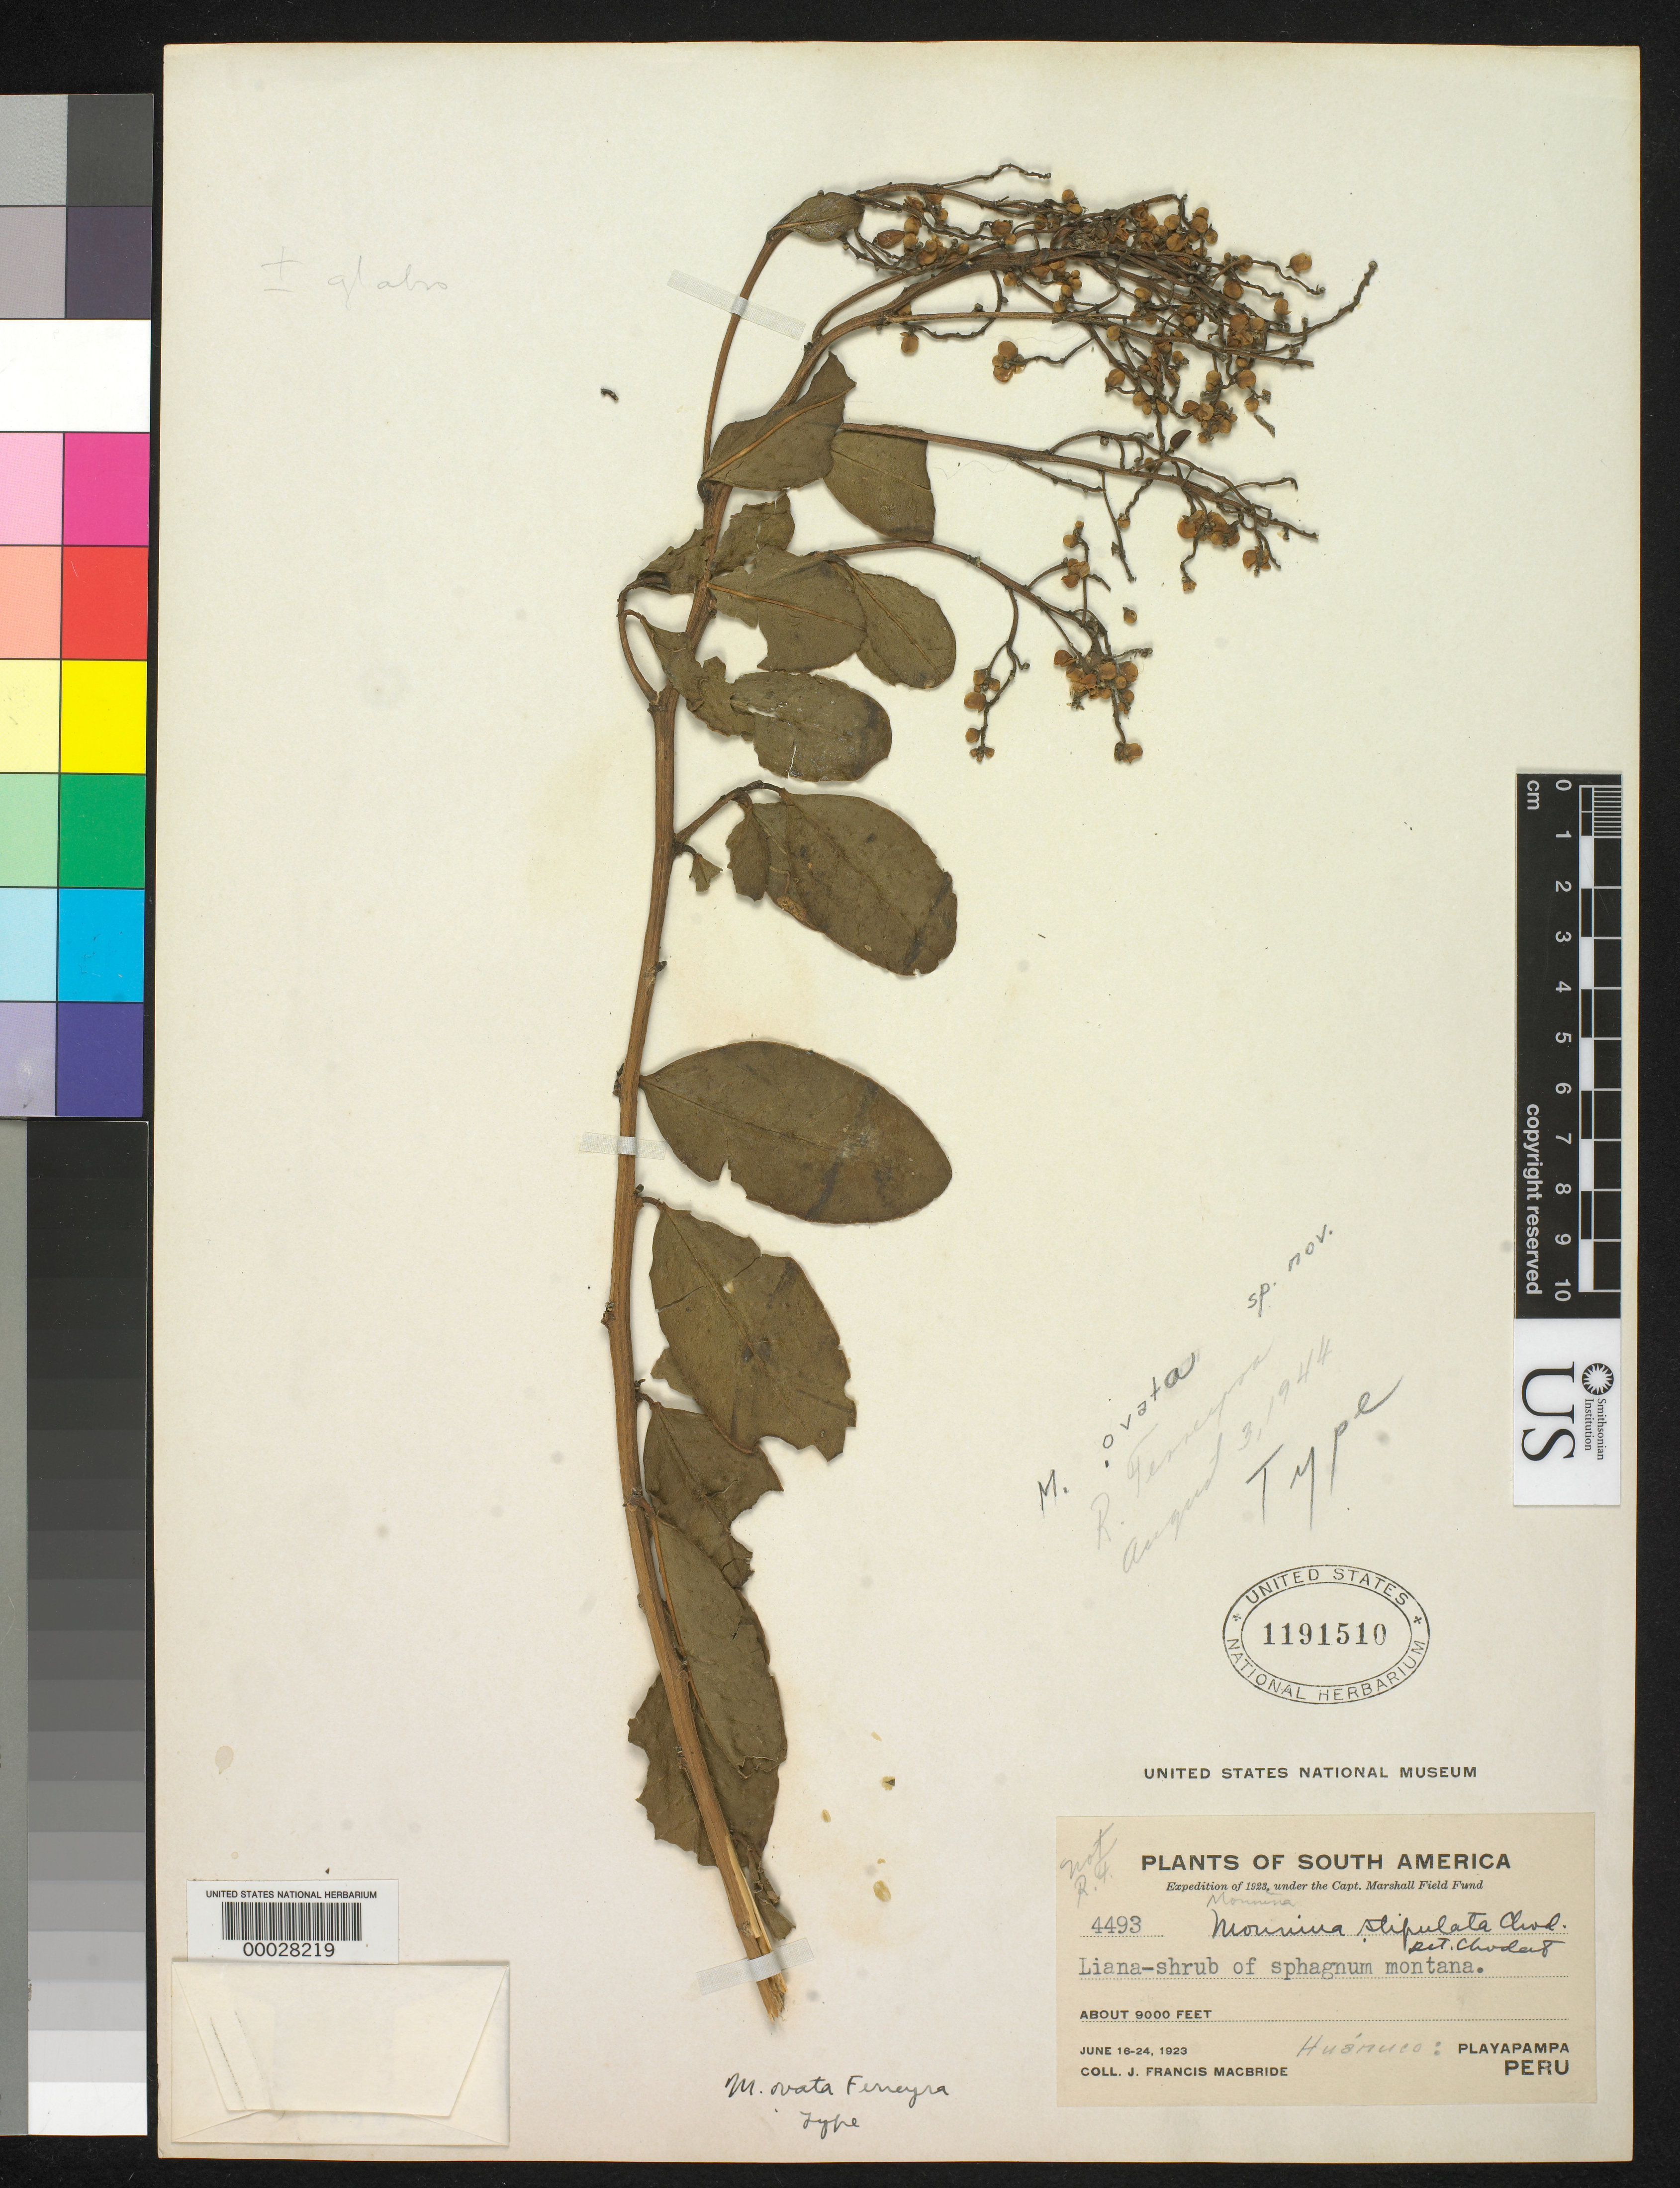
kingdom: Plantae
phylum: Tracheophyta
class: Magnoliopsida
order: Fabales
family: Polygalaceae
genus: Monnina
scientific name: Monnina ovata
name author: Ferreyra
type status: Holotype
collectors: J. F. Macbride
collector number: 4493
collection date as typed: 16 Jun 1923 to 24 Jun 1923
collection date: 1923-06-16/1923-06-24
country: Peru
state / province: Huánuco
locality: Playapampa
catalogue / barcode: US 1191510